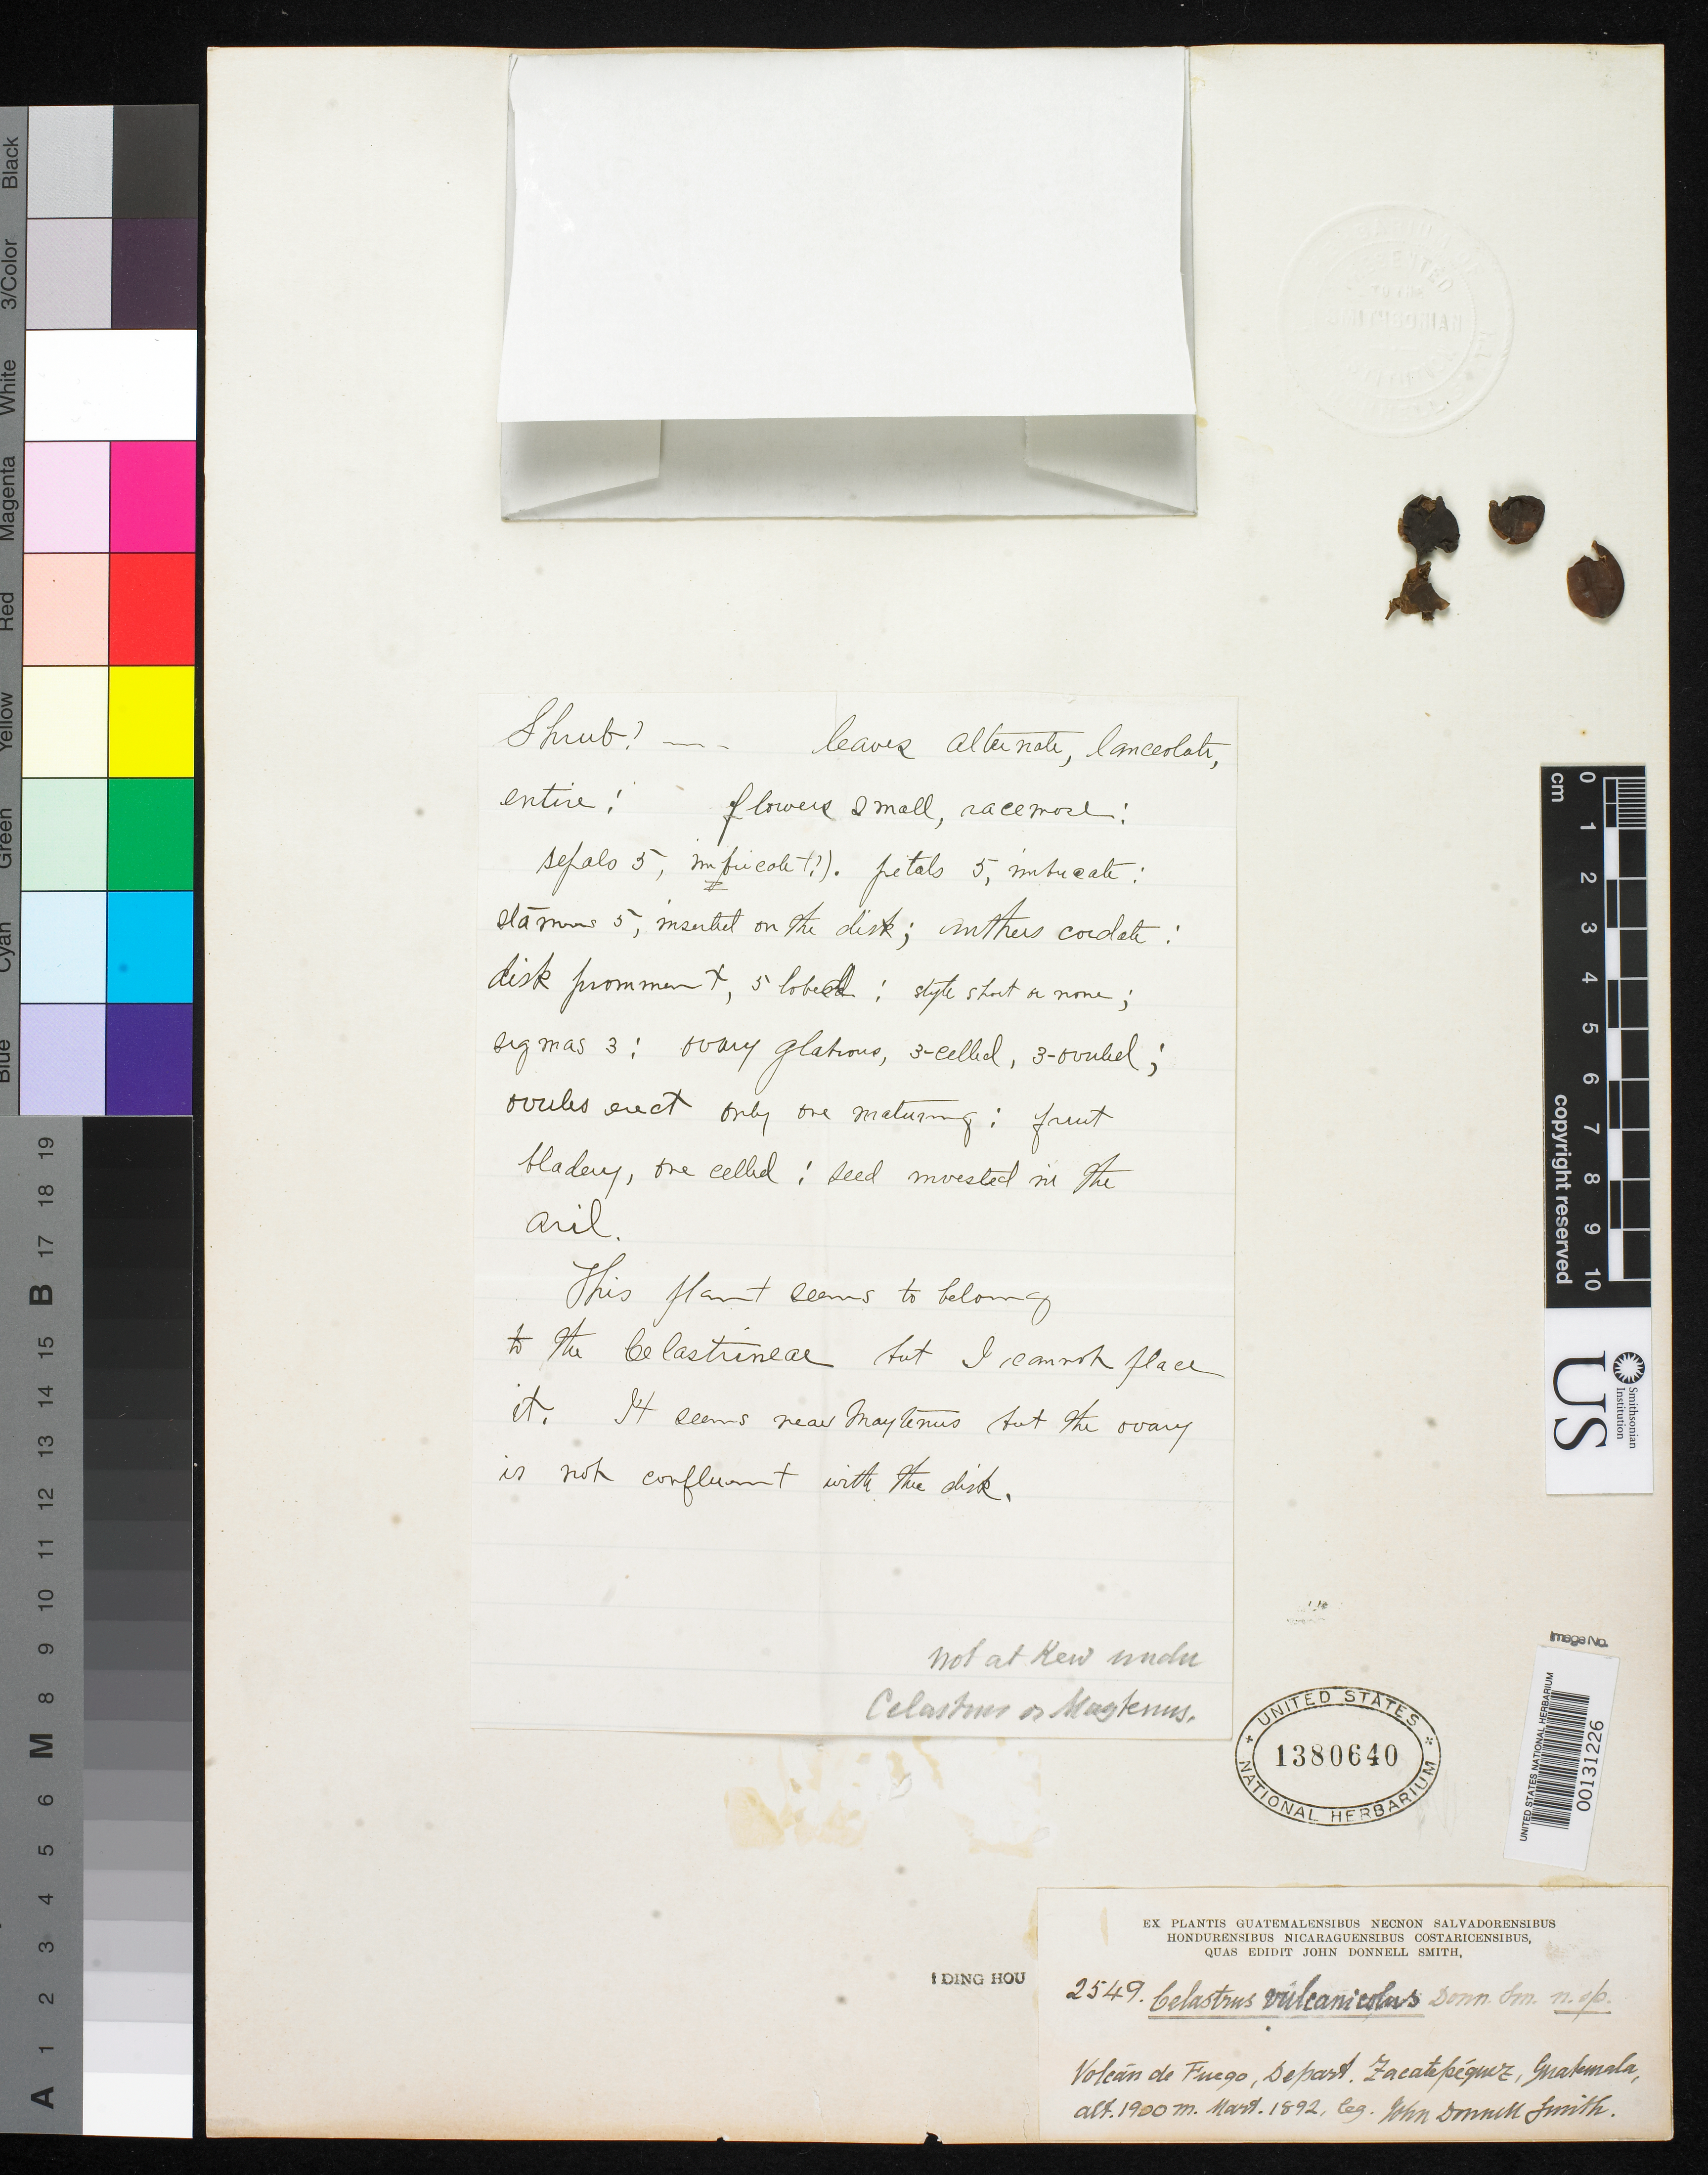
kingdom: Plantae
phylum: Tracheophyta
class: Magnoliopsida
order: Celastrales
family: Celastraceae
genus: Celastrus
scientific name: Celastrus vulcanicola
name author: Donn. Sm.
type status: Type Collection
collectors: J. Donnell Smith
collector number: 2549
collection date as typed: Mar 1892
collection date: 1892-03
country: Guatemala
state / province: Sacatepéquez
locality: Volcan de Fuego.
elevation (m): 1900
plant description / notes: Specific epithet published as "vulcanicolus".; One of two sheets received from the John Donnell Smith herbarium.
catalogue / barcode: US 1380640